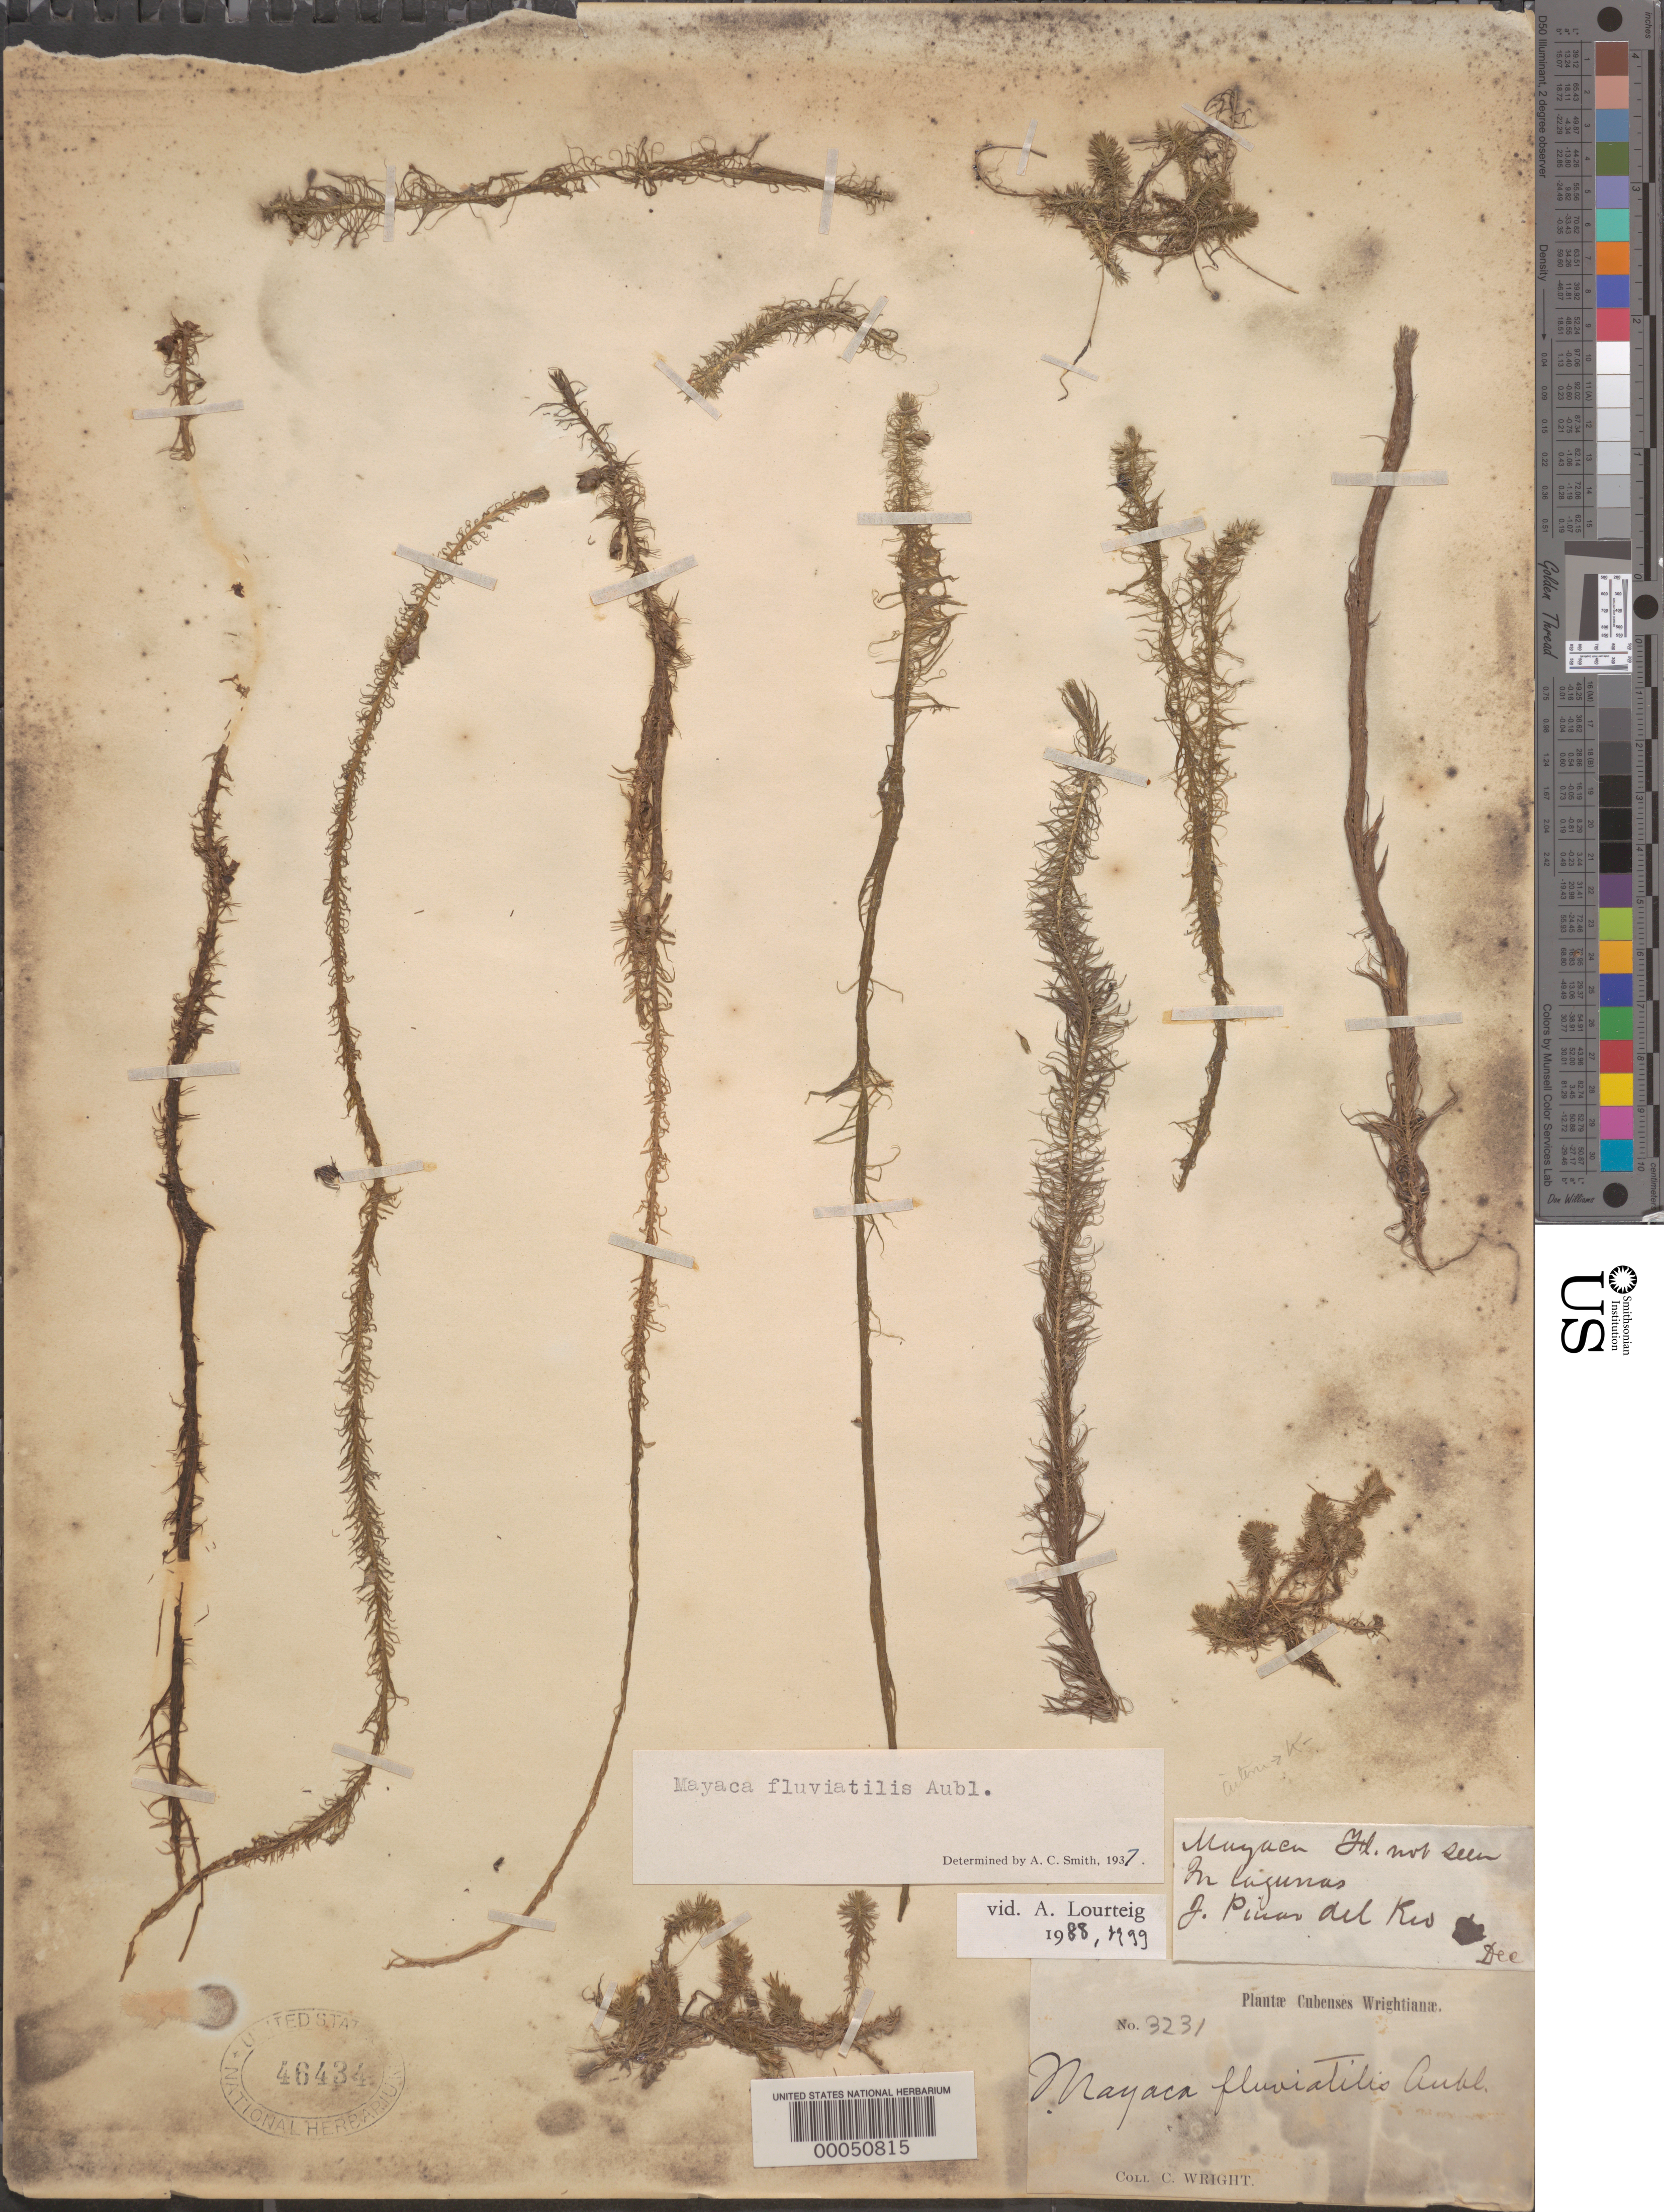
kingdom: Plantae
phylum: Tracheophyta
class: Liliopsida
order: Poales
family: Mayacaceae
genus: Mayaca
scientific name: Mayaca fluviatilis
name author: Aubl.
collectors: C. Wright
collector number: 3231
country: Cuba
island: Greater Antilles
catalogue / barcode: US 46434